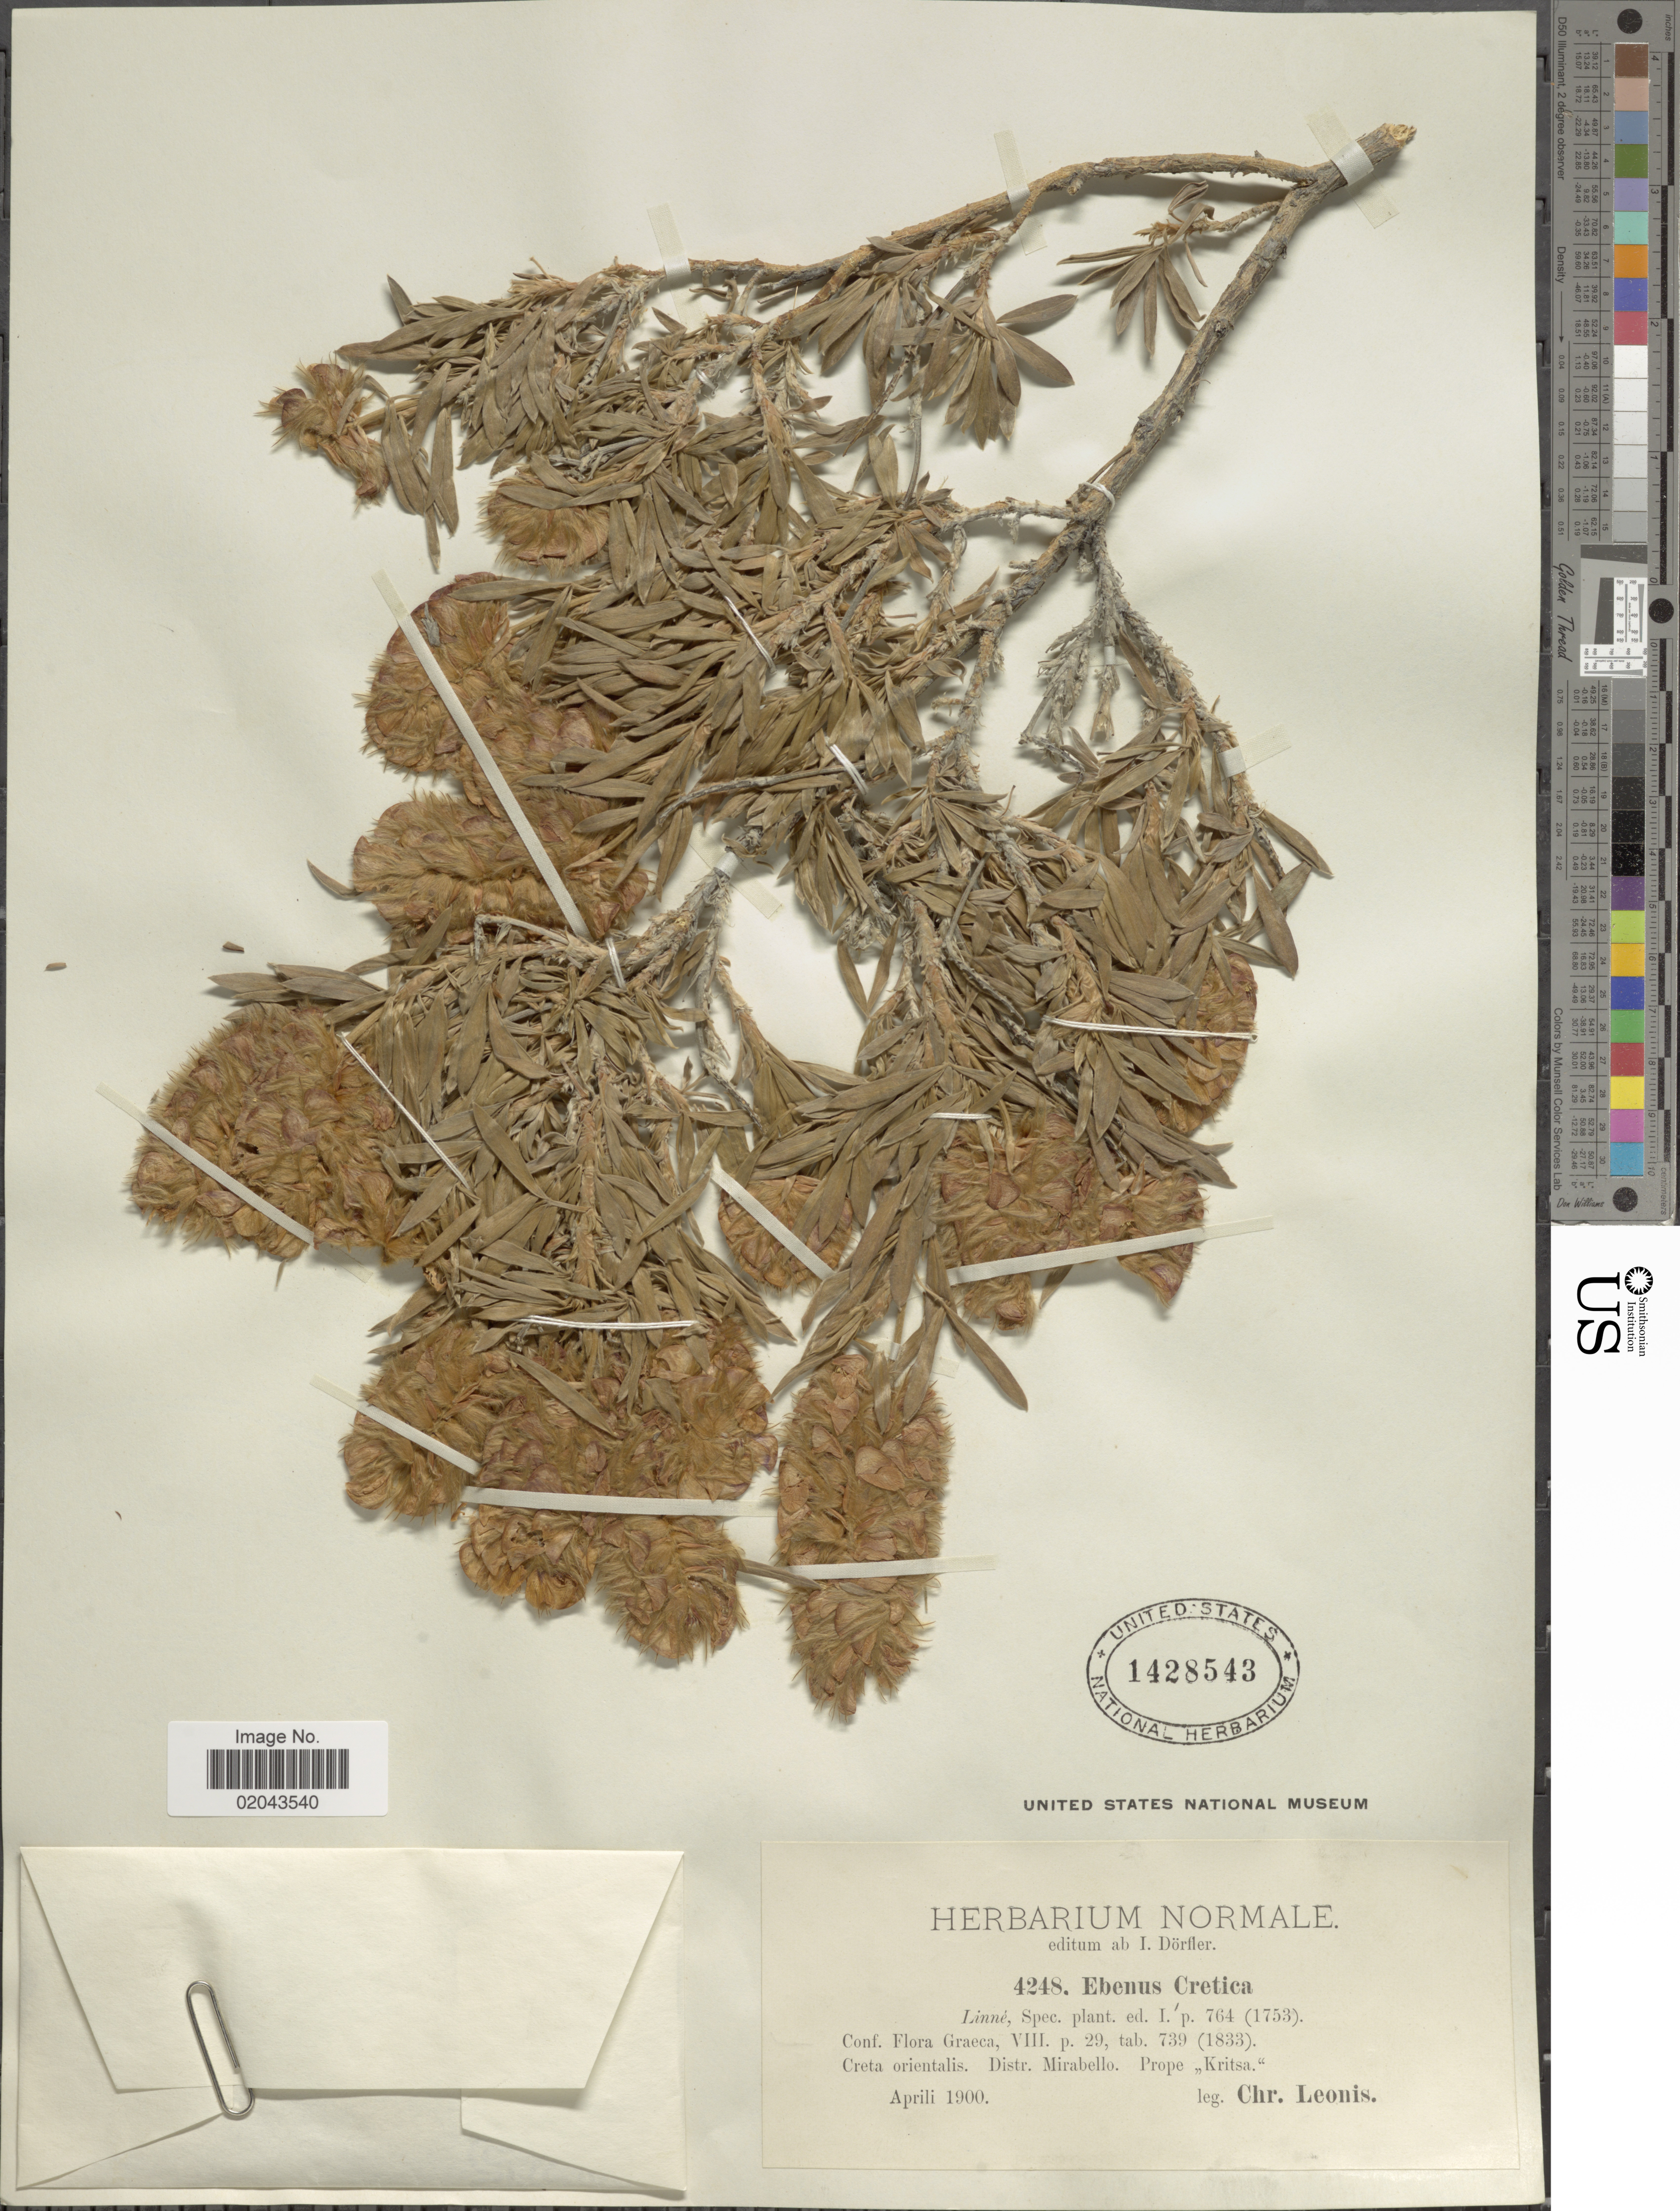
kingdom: Plantae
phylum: Tracheophyta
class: Magnoliopsida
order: Fabales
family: Fabaceae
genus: Ebenus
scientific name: Ebenus cretica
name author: L. f.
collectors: C. Leonis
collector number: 4248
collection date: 1900-04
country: Greece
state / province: Crete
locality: Creta orientalis, Distr. Mirabello, prope "Krista."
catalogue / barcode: US 1428543